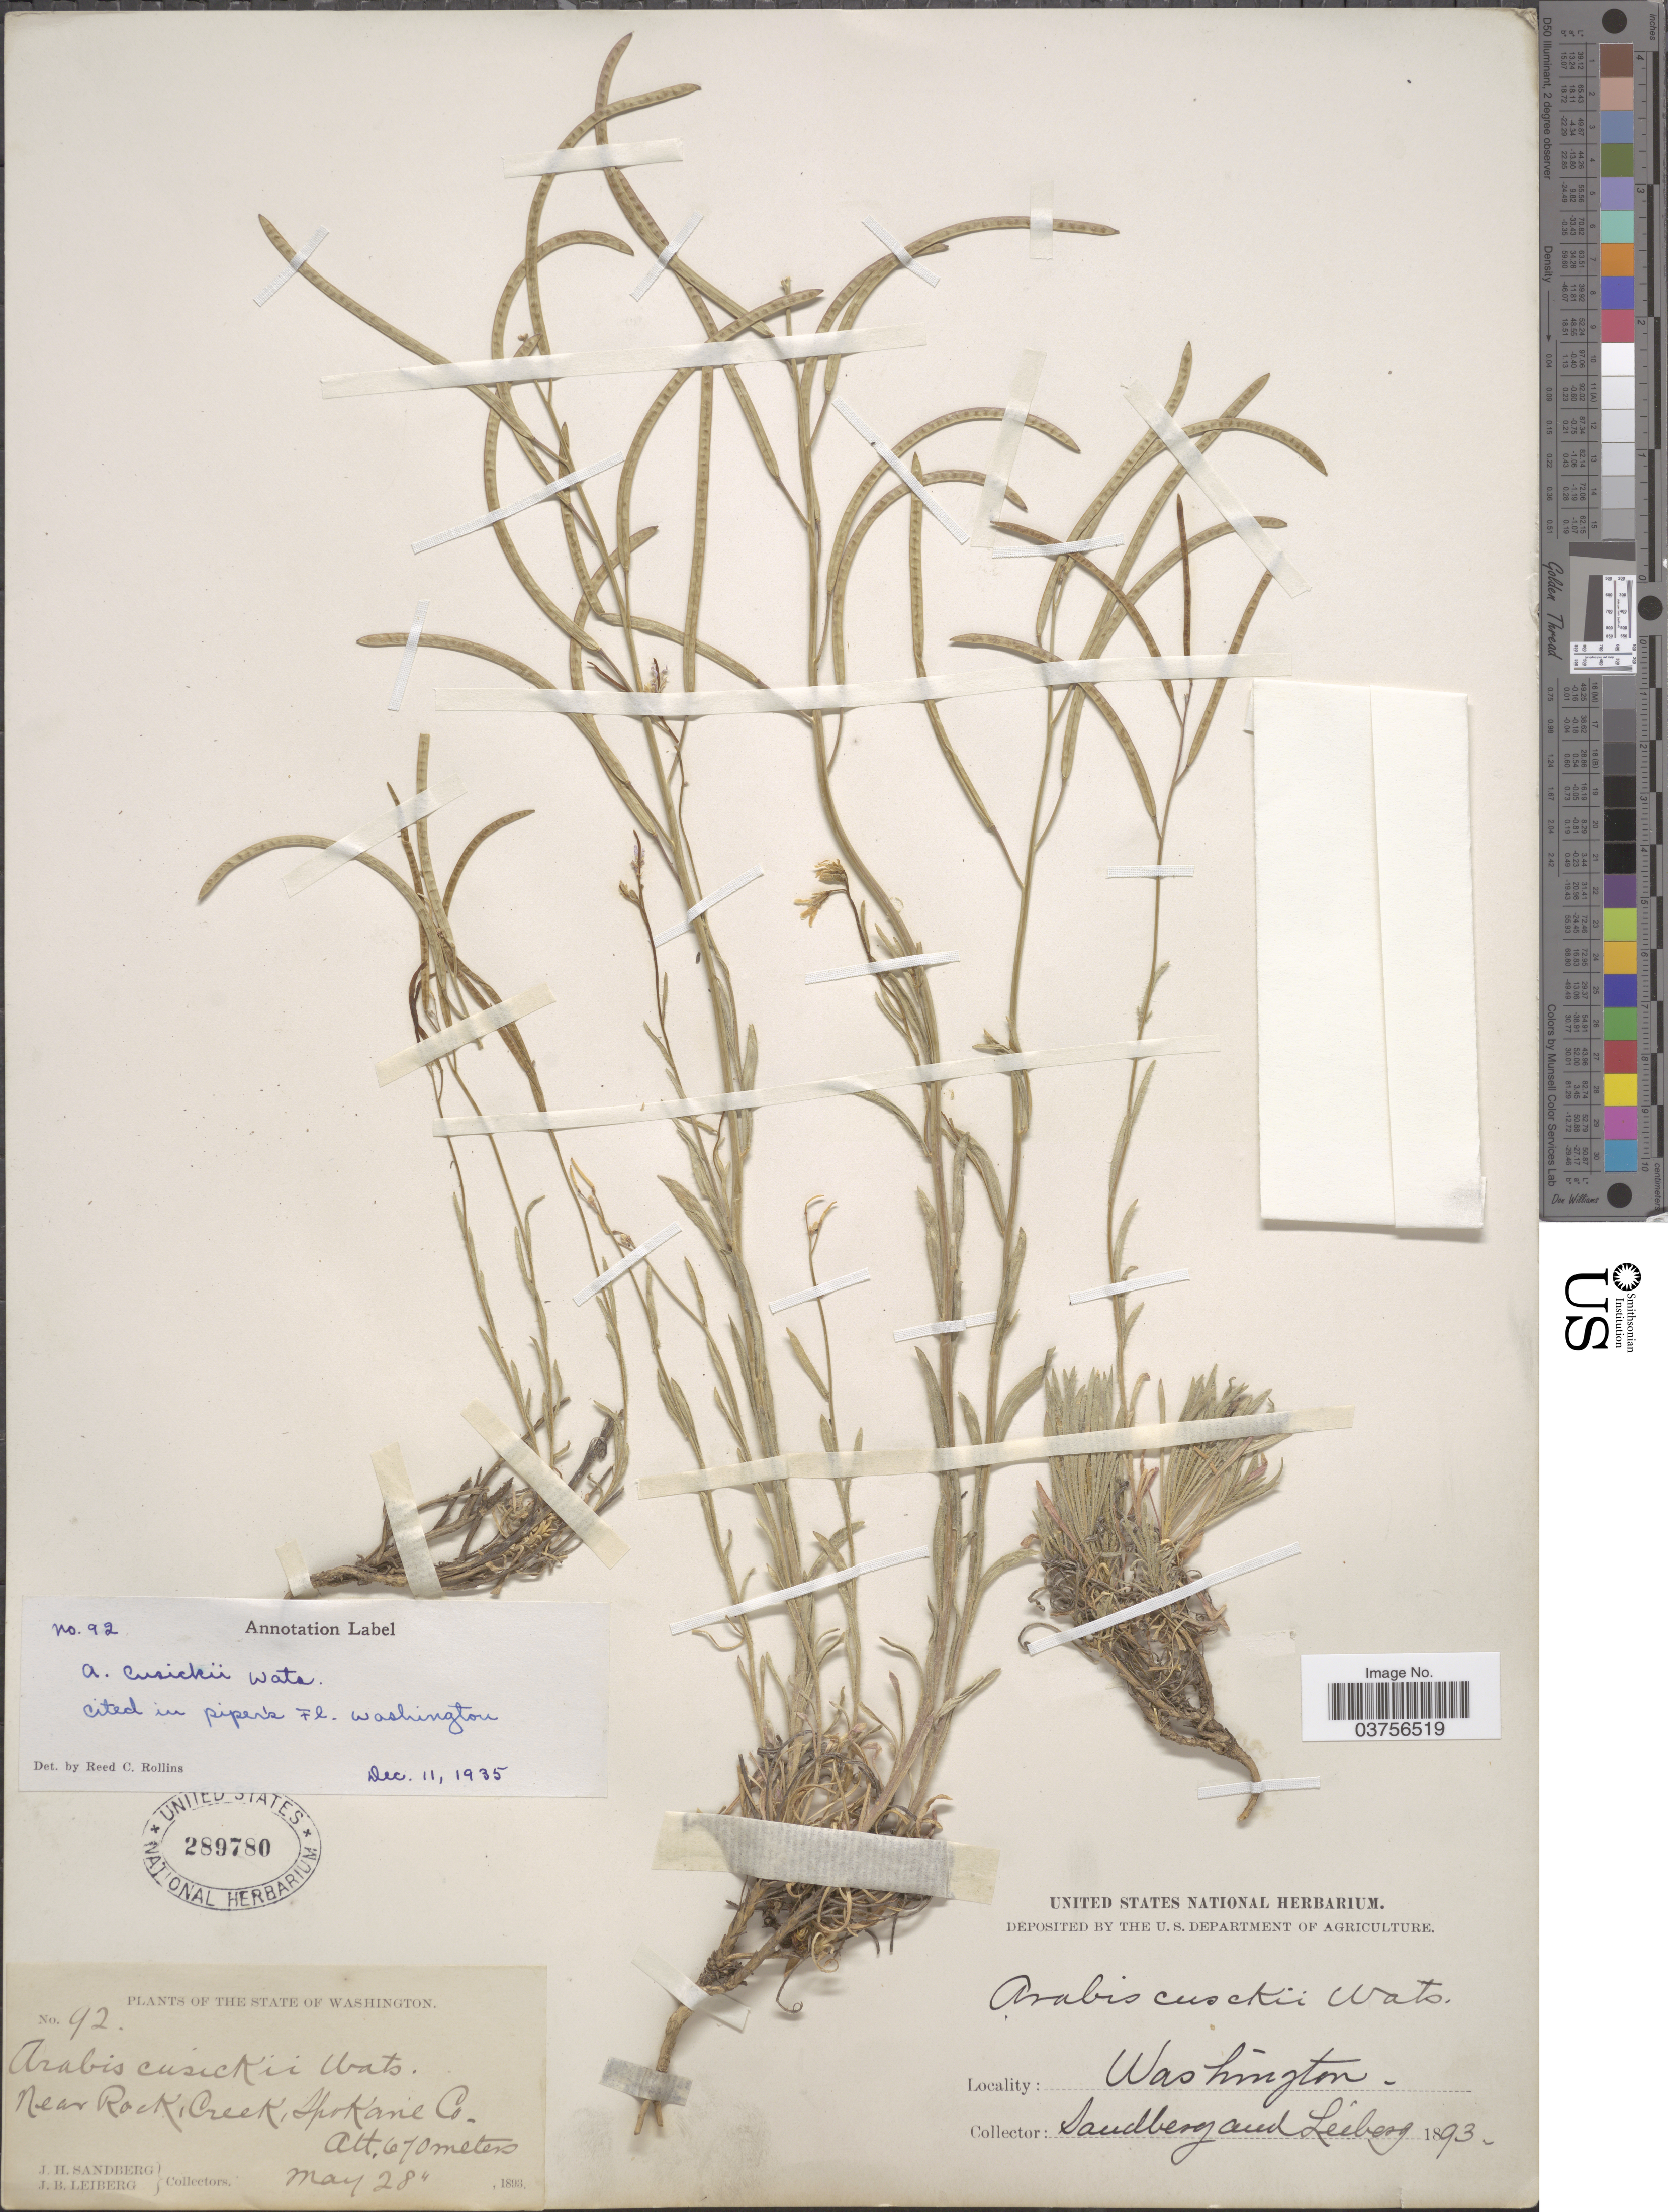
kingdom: Plantae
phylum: Tracheophyta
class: Magnoliopsida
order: Brassicales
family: Brassicaceae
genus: Arabis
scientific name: Arabis cusickii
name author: S. Watson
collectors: J. H. Sandberg & J. B. Leiberg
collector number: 92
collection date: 1893-05-28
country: United States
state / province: Washington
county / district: Spokane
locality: Near Rock Creek, Spokane Co.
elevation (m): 670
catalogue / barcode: US 289780